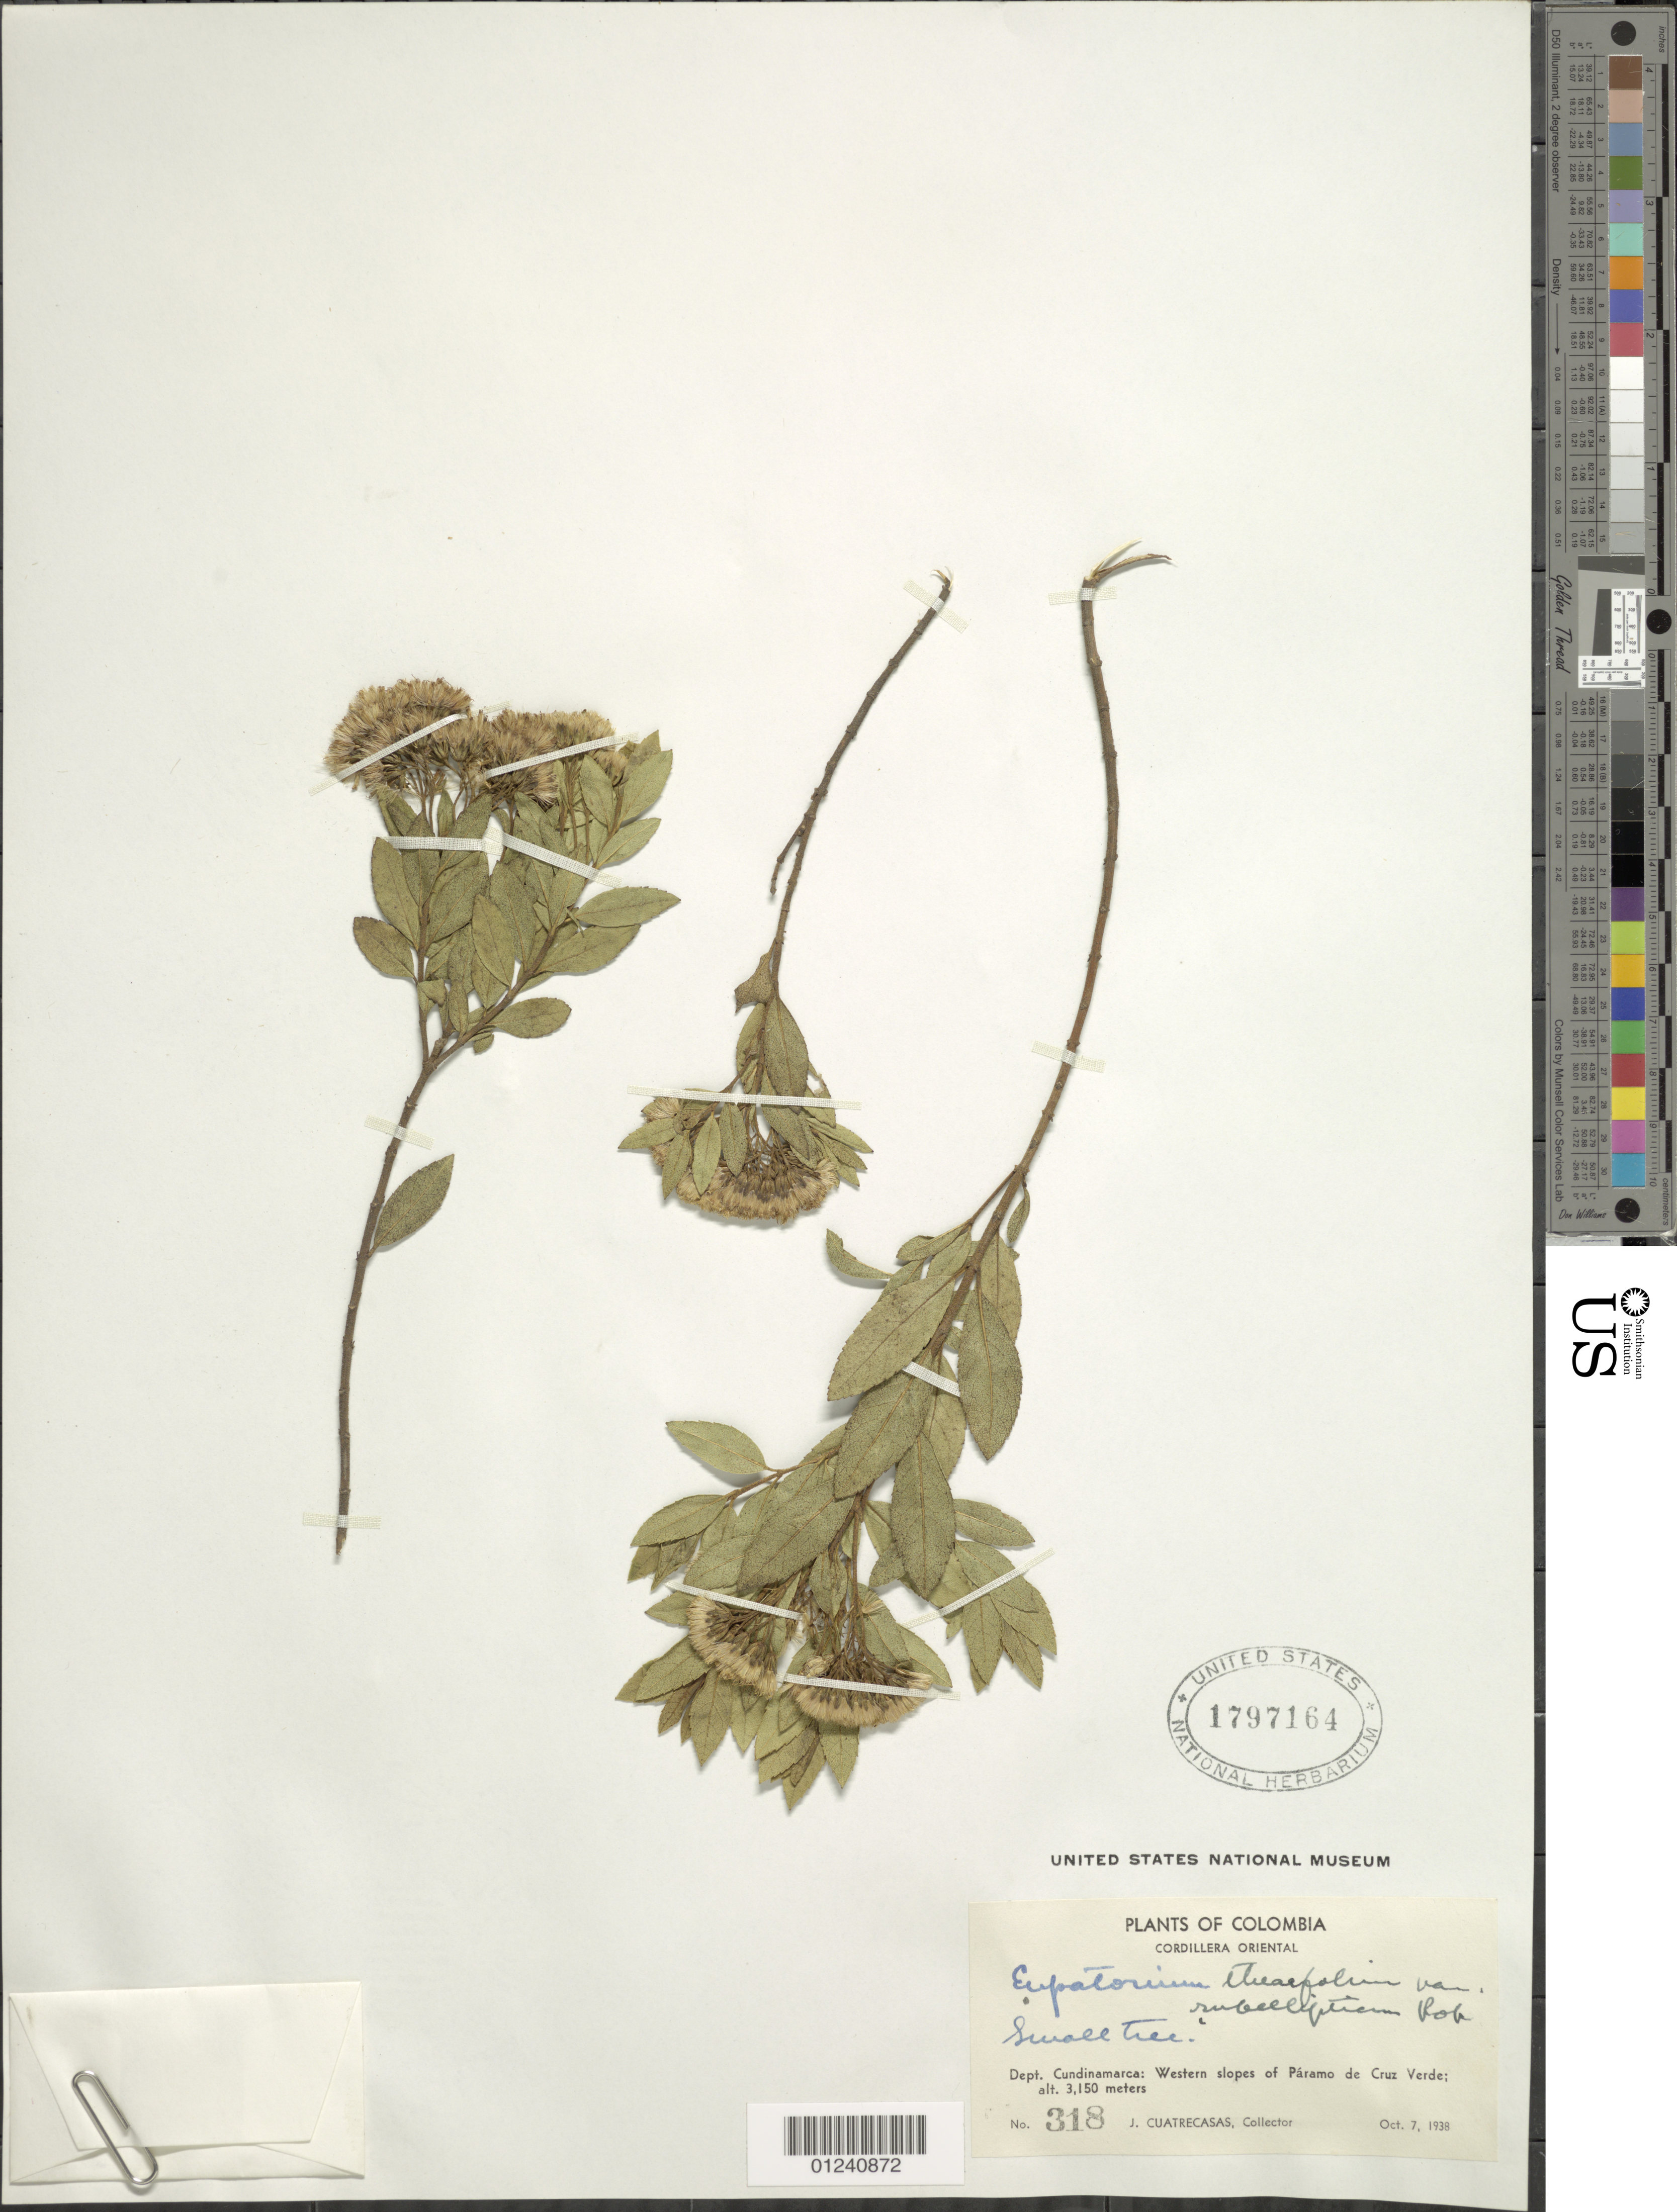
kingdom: Plantae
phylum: Tracheophyta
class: Magnoliopsida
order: Asterales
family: Asteraceae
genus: Ageratina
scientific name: Ageratina theaefolia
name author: (Benth.) R.M. King & H. Rob.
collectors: J. Cuatrecasas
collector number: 318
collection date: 1938-10-07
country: Colombia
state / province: Cundinamarca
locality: W slopes of Paramo de Cruz Verde.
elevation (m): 3150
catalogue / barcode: US 1797164